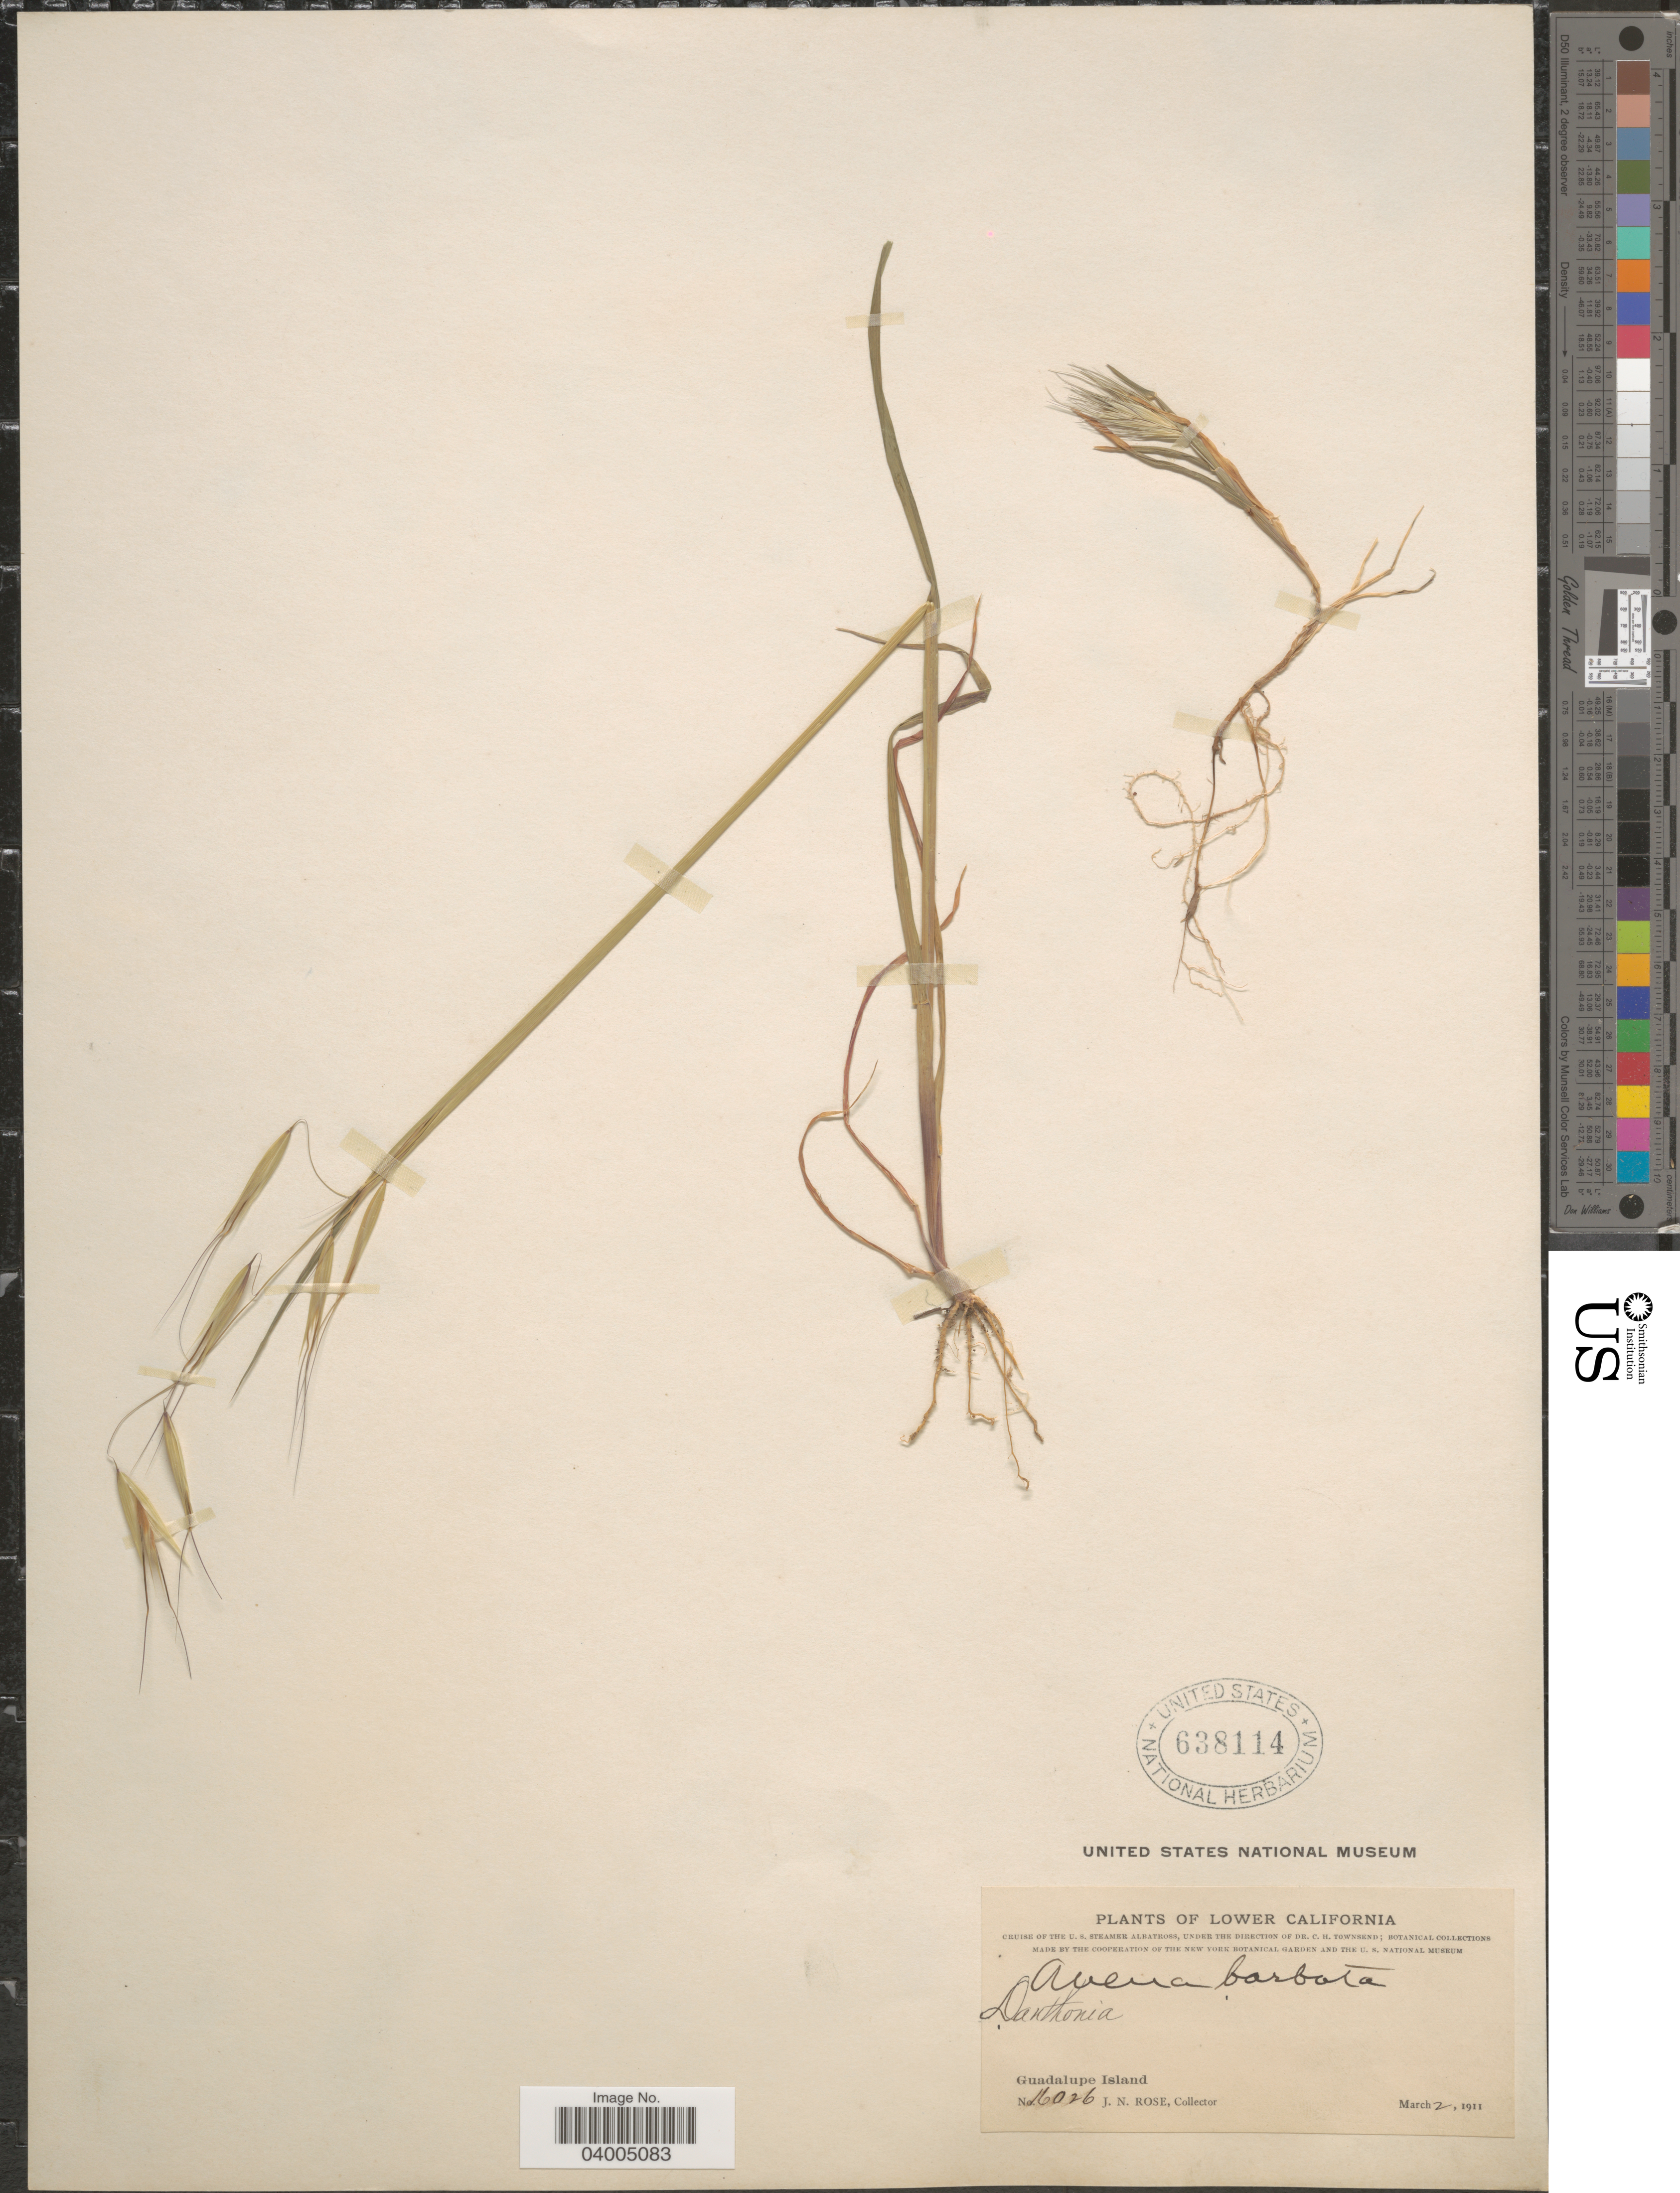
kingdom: Plantae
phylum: Tracheophyta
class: Liliopsida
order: Poales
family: Poaceae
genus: Avena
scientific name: Avena barbata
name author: Pott ex Link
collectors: J. N. Rose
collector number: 16026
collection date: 1911-03-02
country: Mexico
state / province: Baja California Norte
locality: Lower California. Guadalupe Island.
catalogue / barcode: US 638114